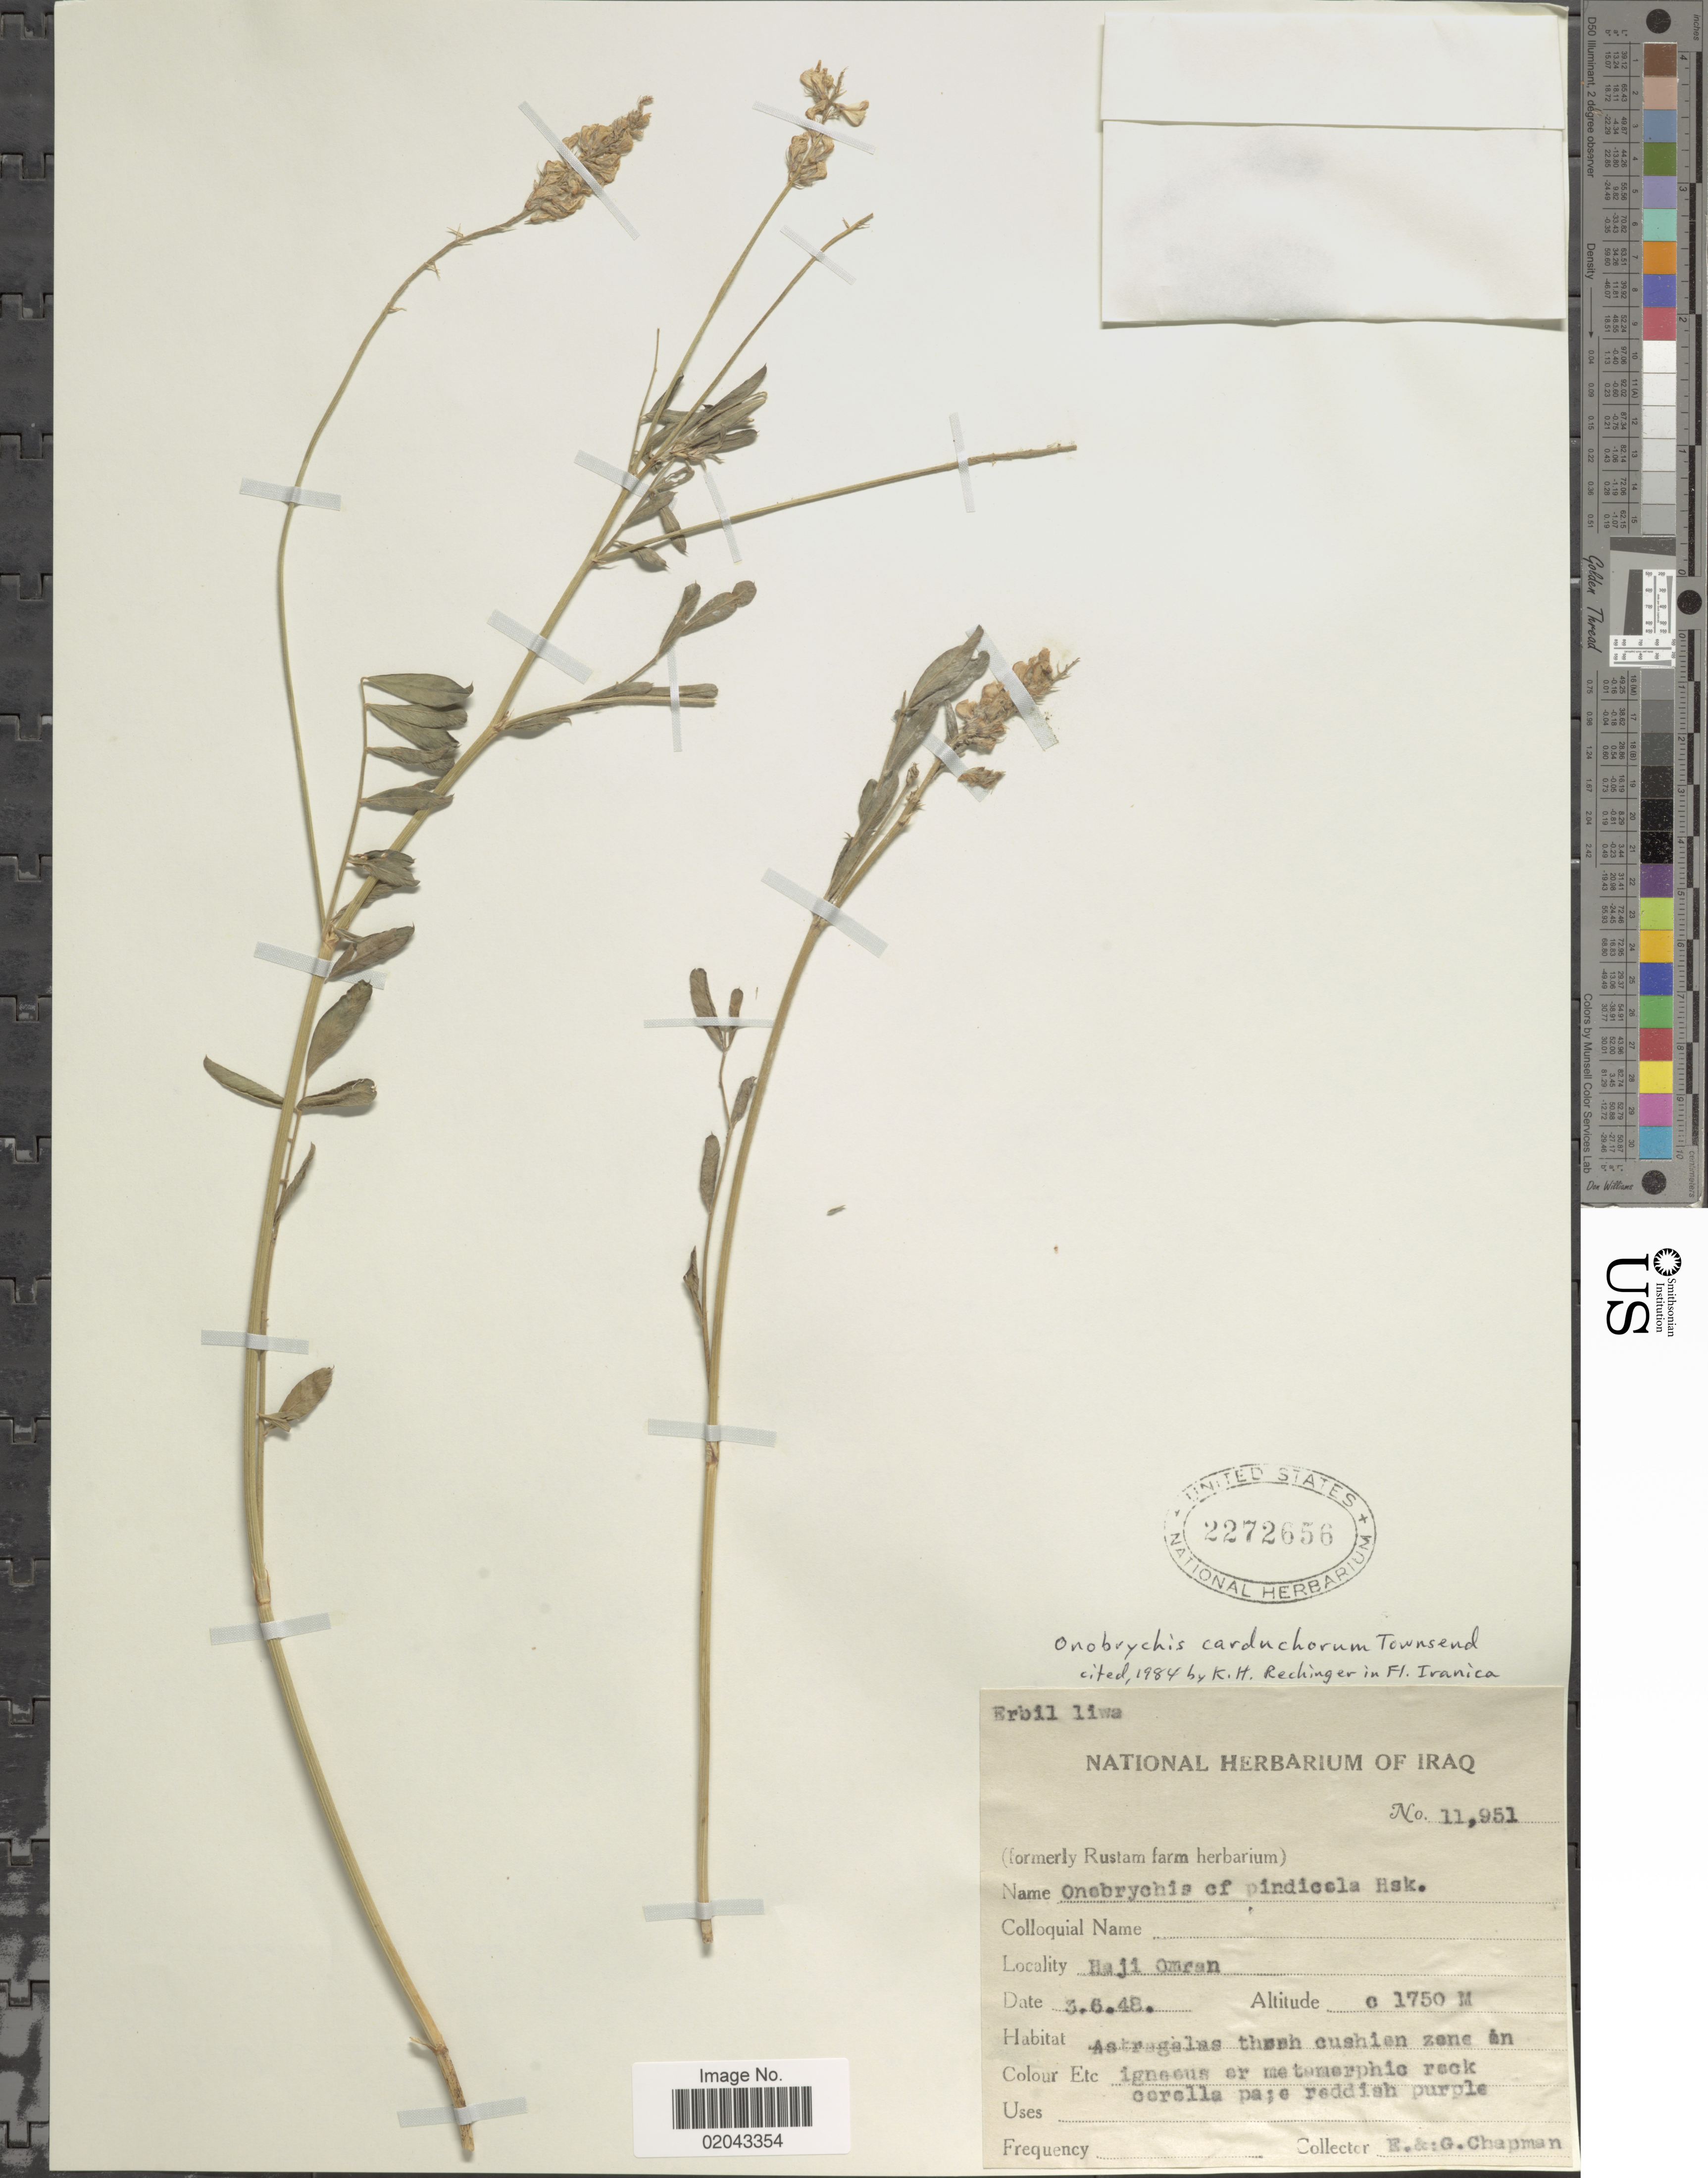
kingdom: Plantae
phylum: Tracheophyta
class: Magnoliopsida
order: Fabales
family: Fabaceae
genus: Onobrychis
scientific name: Onobrychis carduchorum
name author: C. C. Towns.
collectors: E. Chapman & G. S. Chapman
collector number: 11951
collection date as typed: Transcribed d/m/y: 3/6/48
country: Iraq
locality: Haji Omran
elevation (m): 1750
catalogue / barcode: US 2272656